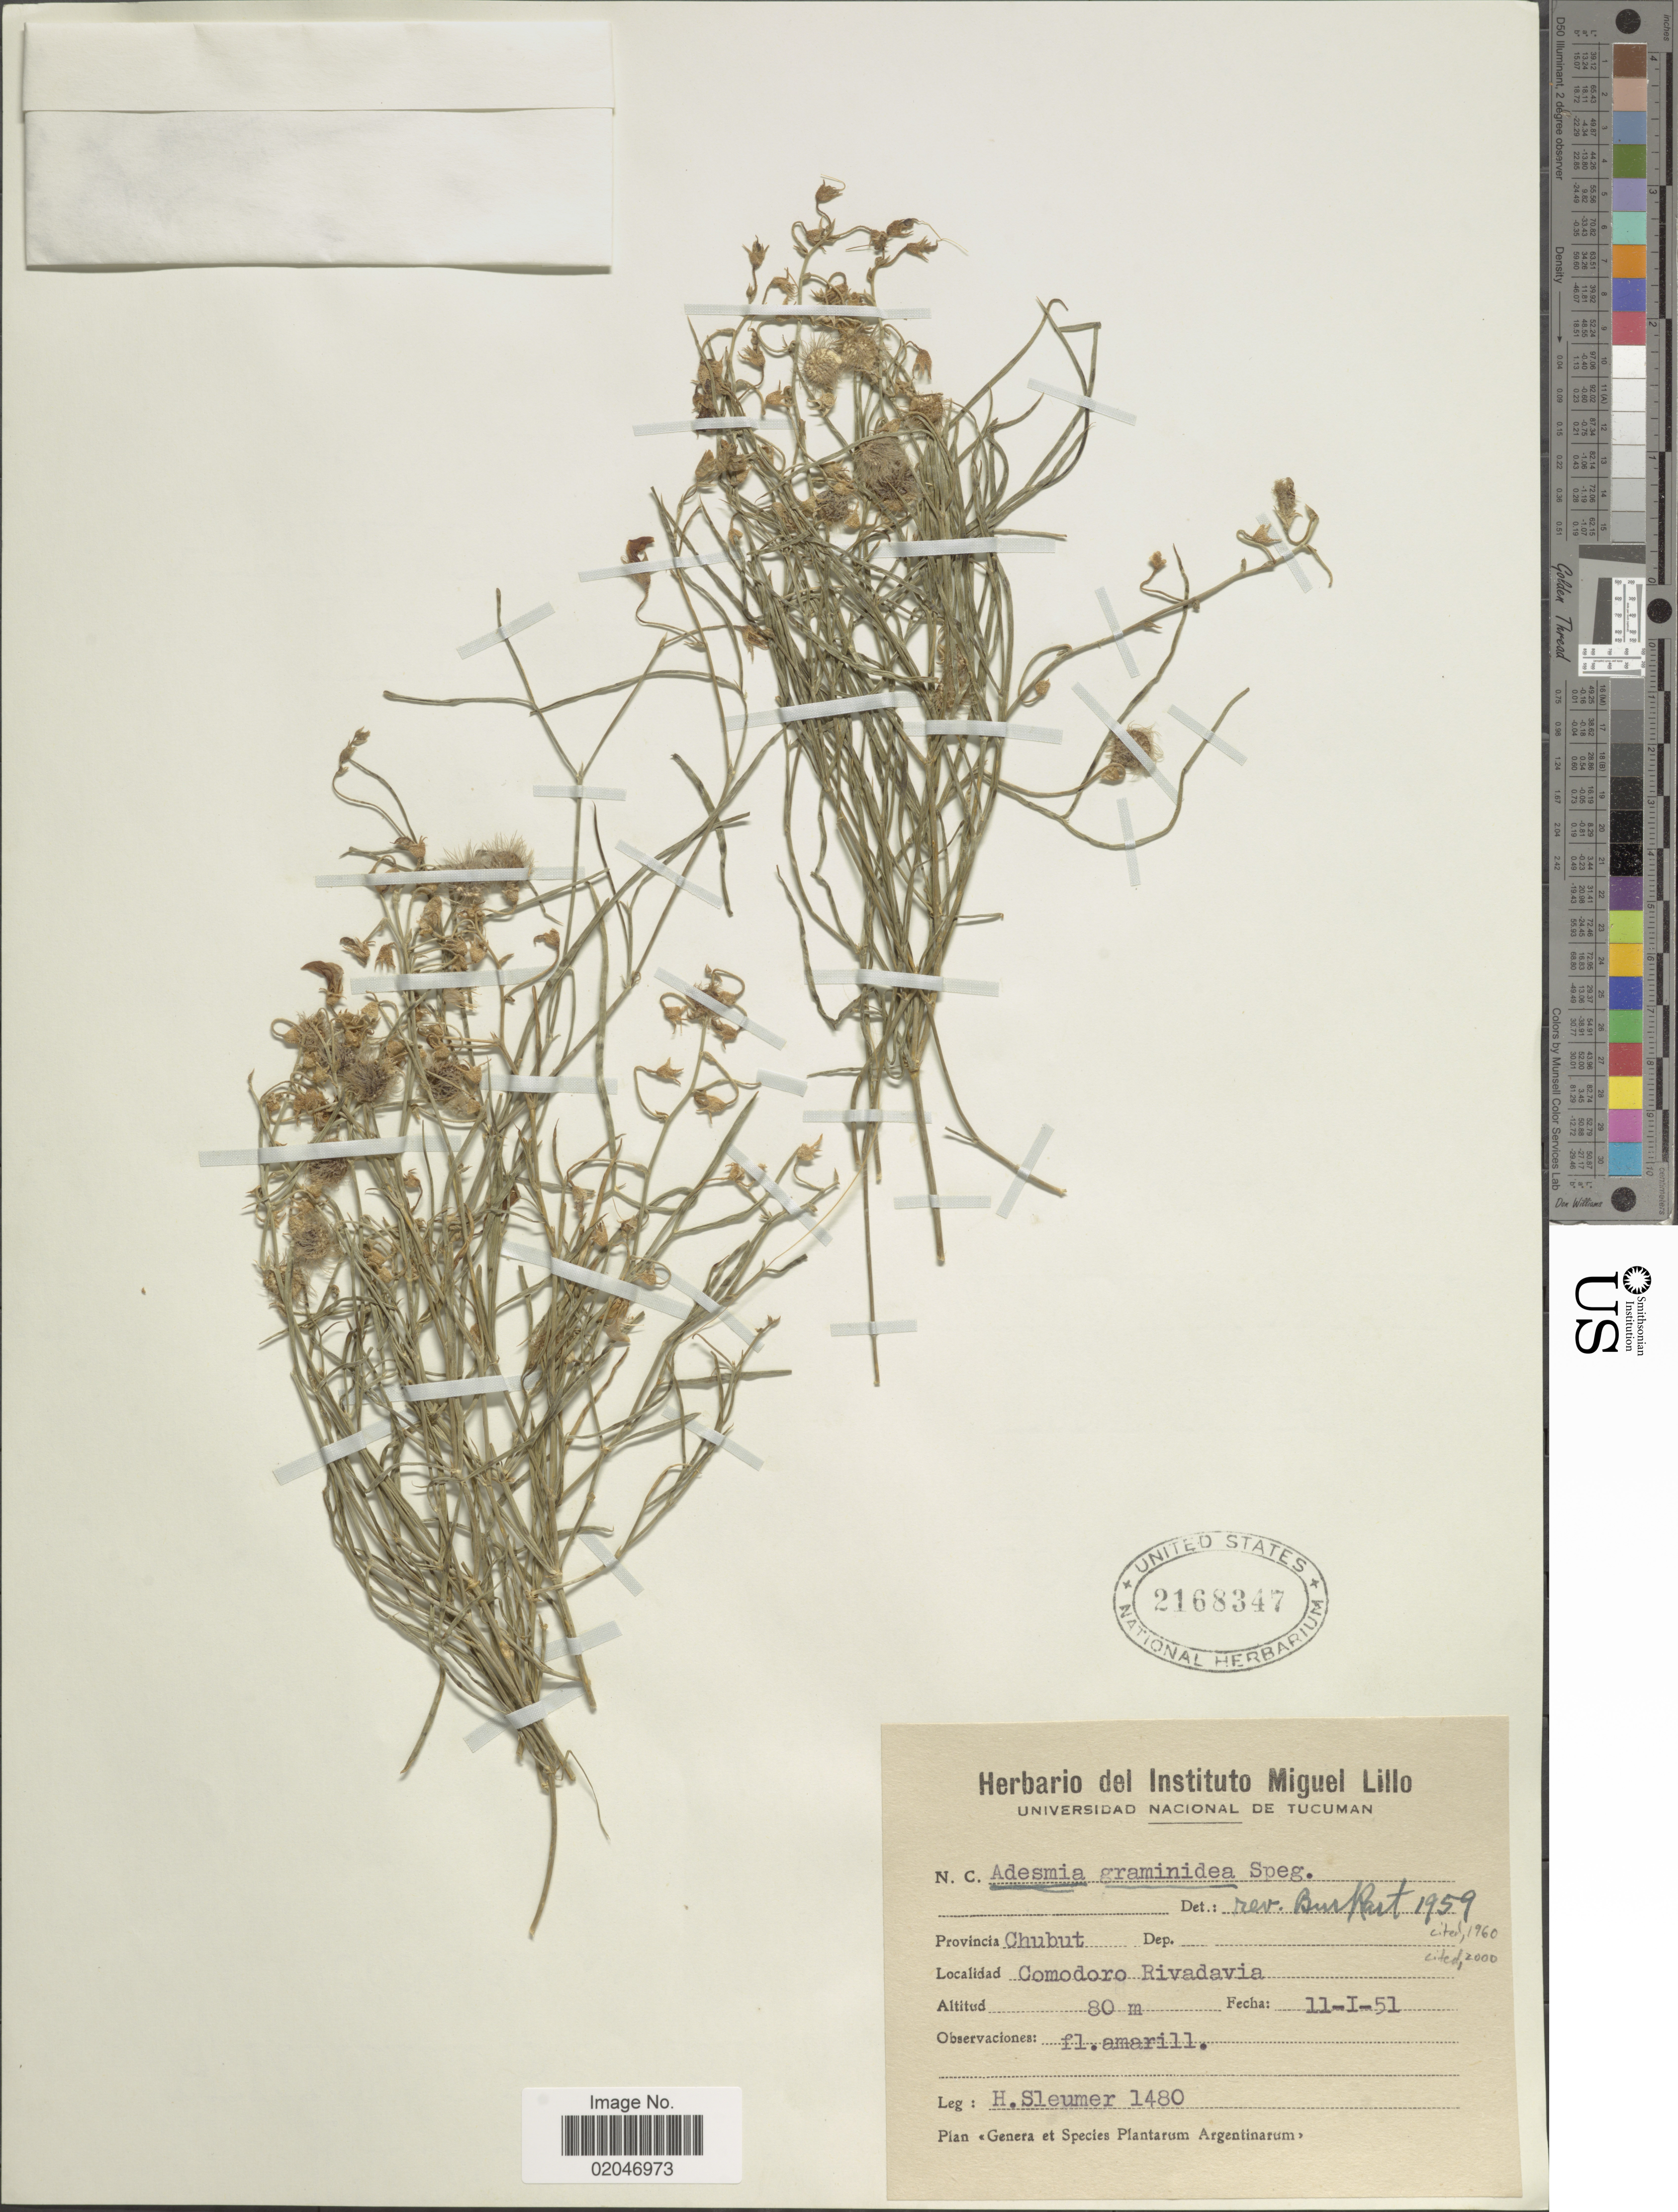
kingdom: Plantae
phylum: Tracheophyta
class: Magnoliopsida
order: Fabales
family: Fabaceae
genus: Adesmia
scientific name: Adesmia graminidea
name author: Speg.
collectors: H. O. Sleumer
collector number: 1480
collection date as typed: Transcribed d/m/y: 11/1/51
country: Argentina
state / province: Chubut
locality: Comodoro Rivadavia.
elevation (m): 80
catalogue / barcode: US 2168347